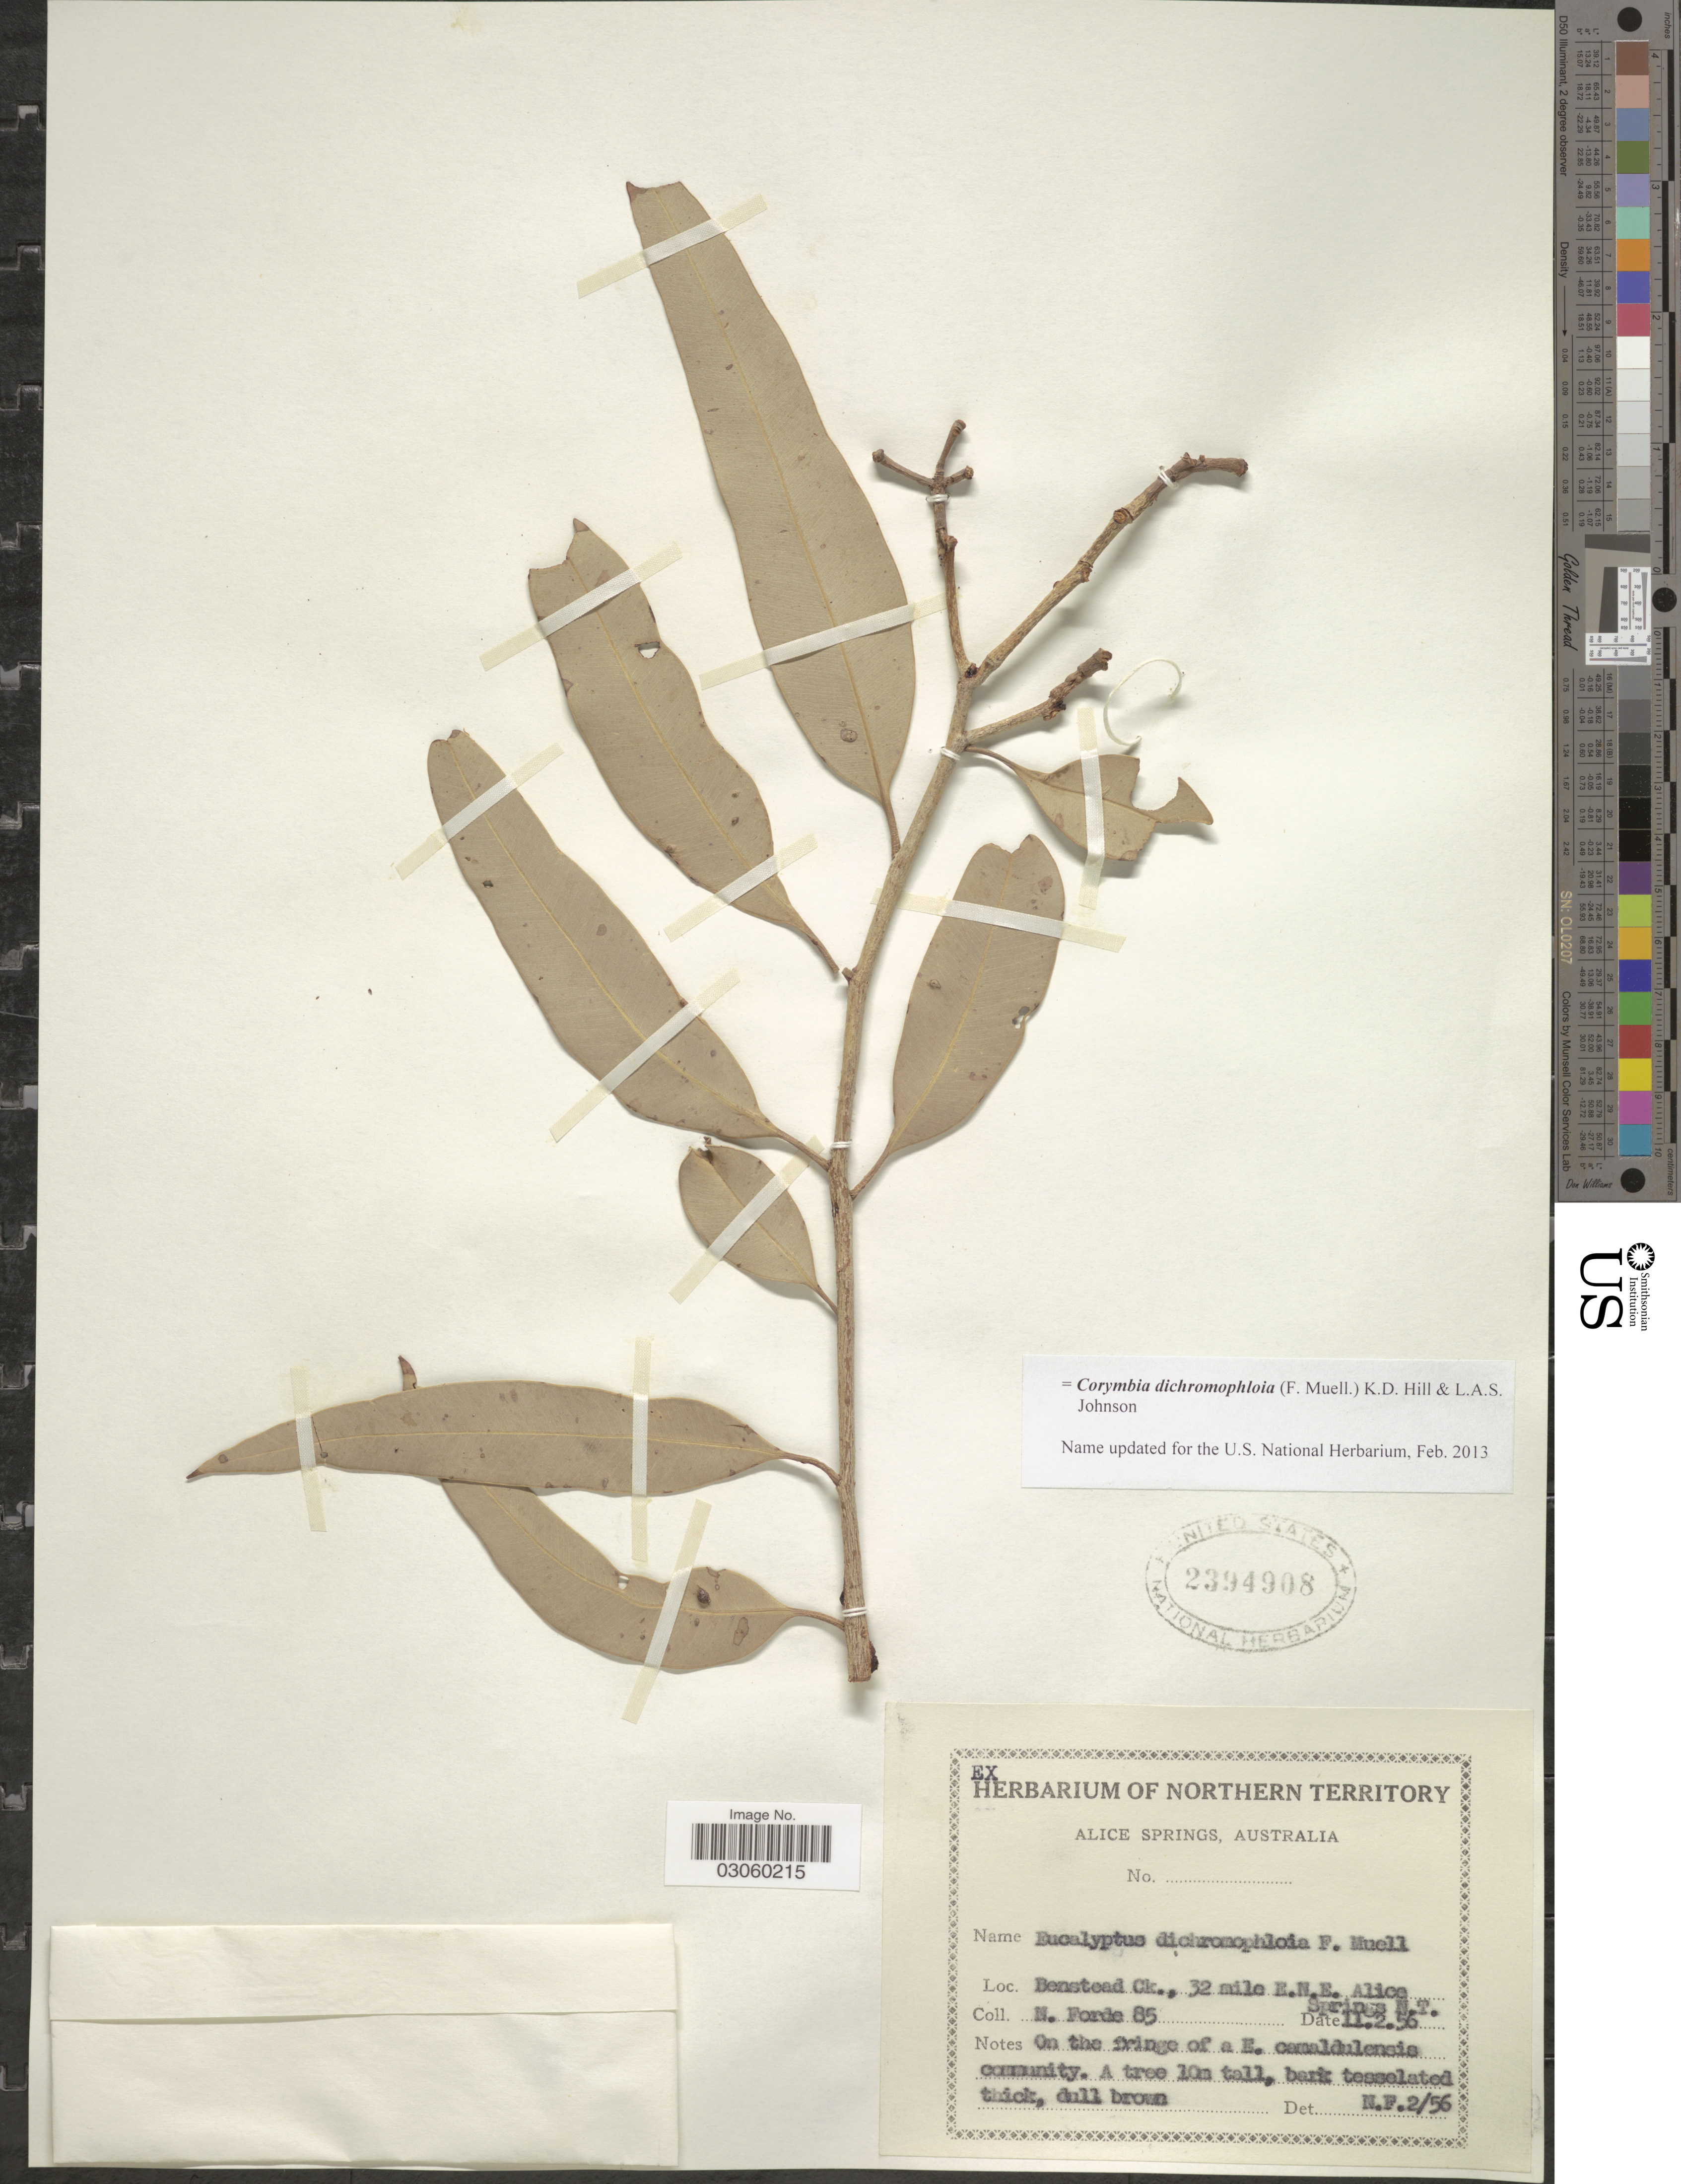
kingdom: Plantae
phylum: Tracheophyta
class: Magnoliopsida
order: Myrtales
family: Myrtaceae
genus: Corymbia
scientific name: Corymbia dichromophloia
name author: (F. Muell.) K.D. Hill & L.A.S. Johnson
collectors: N. Forde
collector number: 85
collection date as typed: Transcribed d/m/y: 11/2/56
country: Australia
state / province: Northern Territory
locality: Benstead Ck., 32 mile E.N.E. Alice Springs N.T.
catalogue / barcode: US 2394908